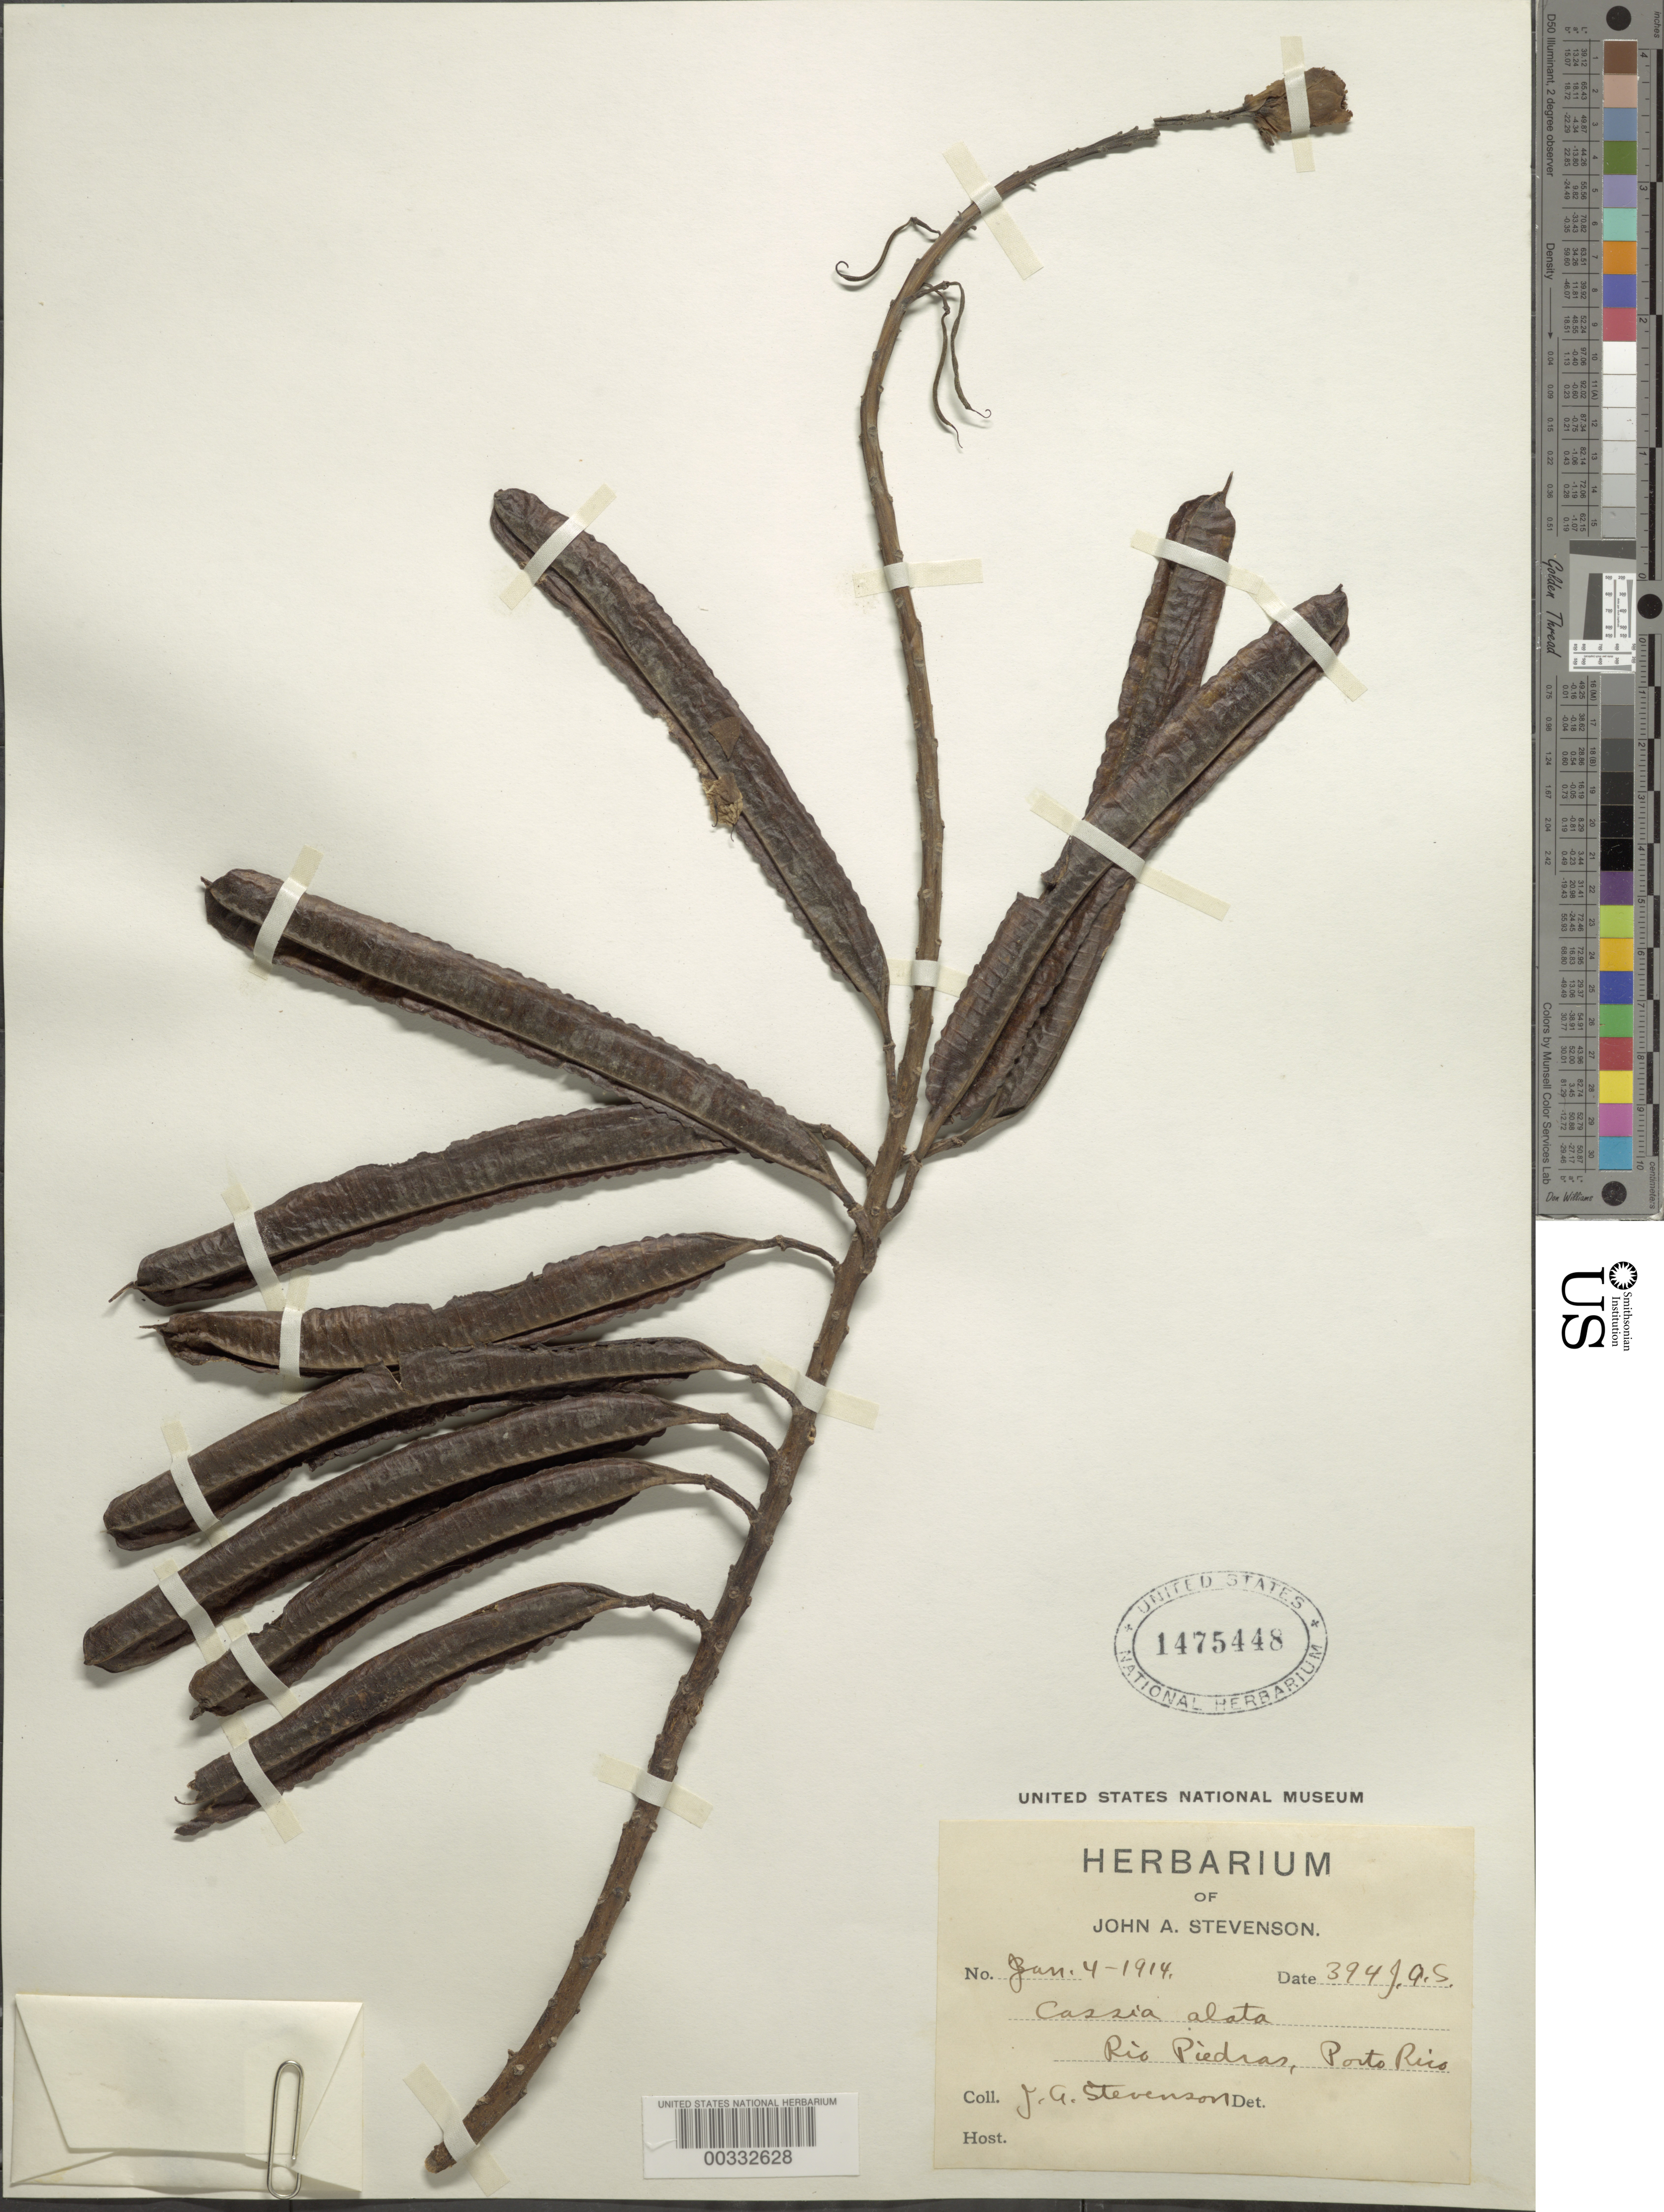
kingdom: Plantae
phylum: Tracheophyta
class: Magnoliopsida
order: Fabales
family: Fabaceae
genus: Senna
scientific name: Senna alata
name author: (L.) Roxb.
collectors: J. Stevenson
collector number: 394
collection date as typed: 04 Jan 1914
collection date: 1914-01-04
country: Puerto Rico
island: Greater Antilles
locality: Rio piedras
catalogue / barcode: US 1475448